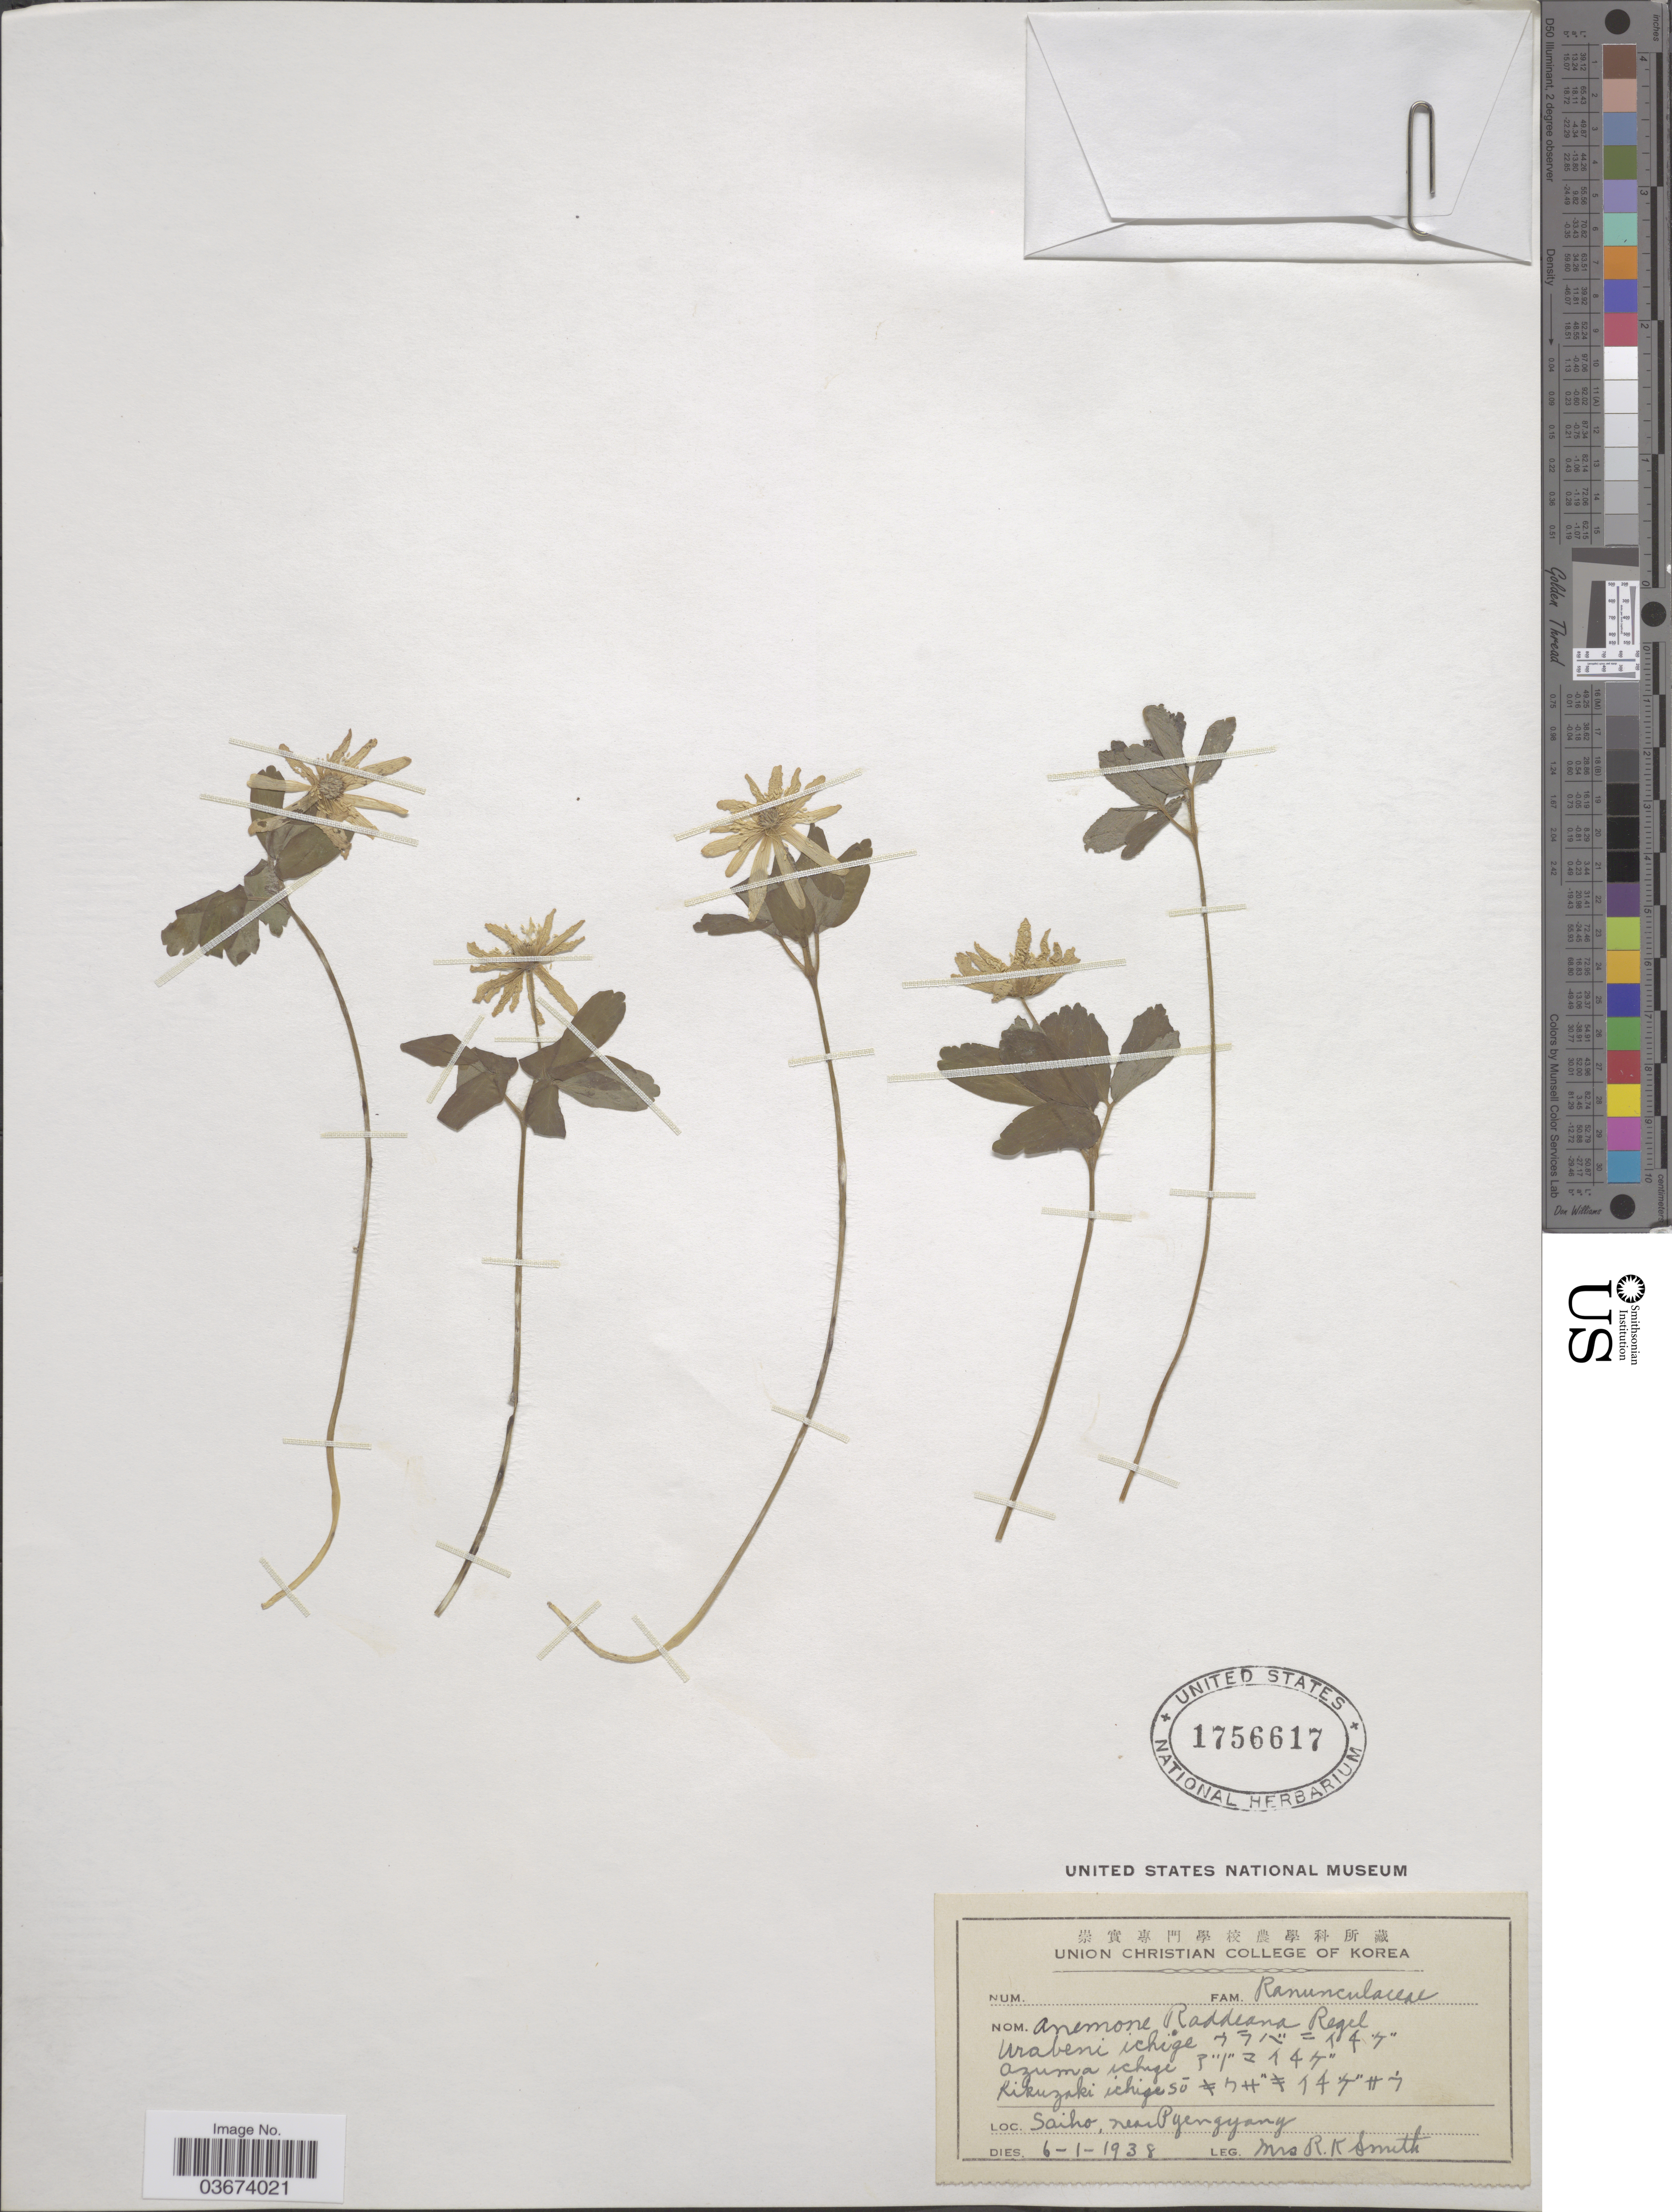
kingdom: Plantae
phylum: Tracheophyta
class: Magnoliopsida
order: Ranunculales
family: Ranunculaceae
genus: Anemone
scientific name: Anemone raddeana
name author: Regel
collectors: Mrs. R. K. Smith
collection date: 1938-01-06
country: North Korea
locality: Saiho, near Pyengyang.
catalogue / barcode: US 1756617